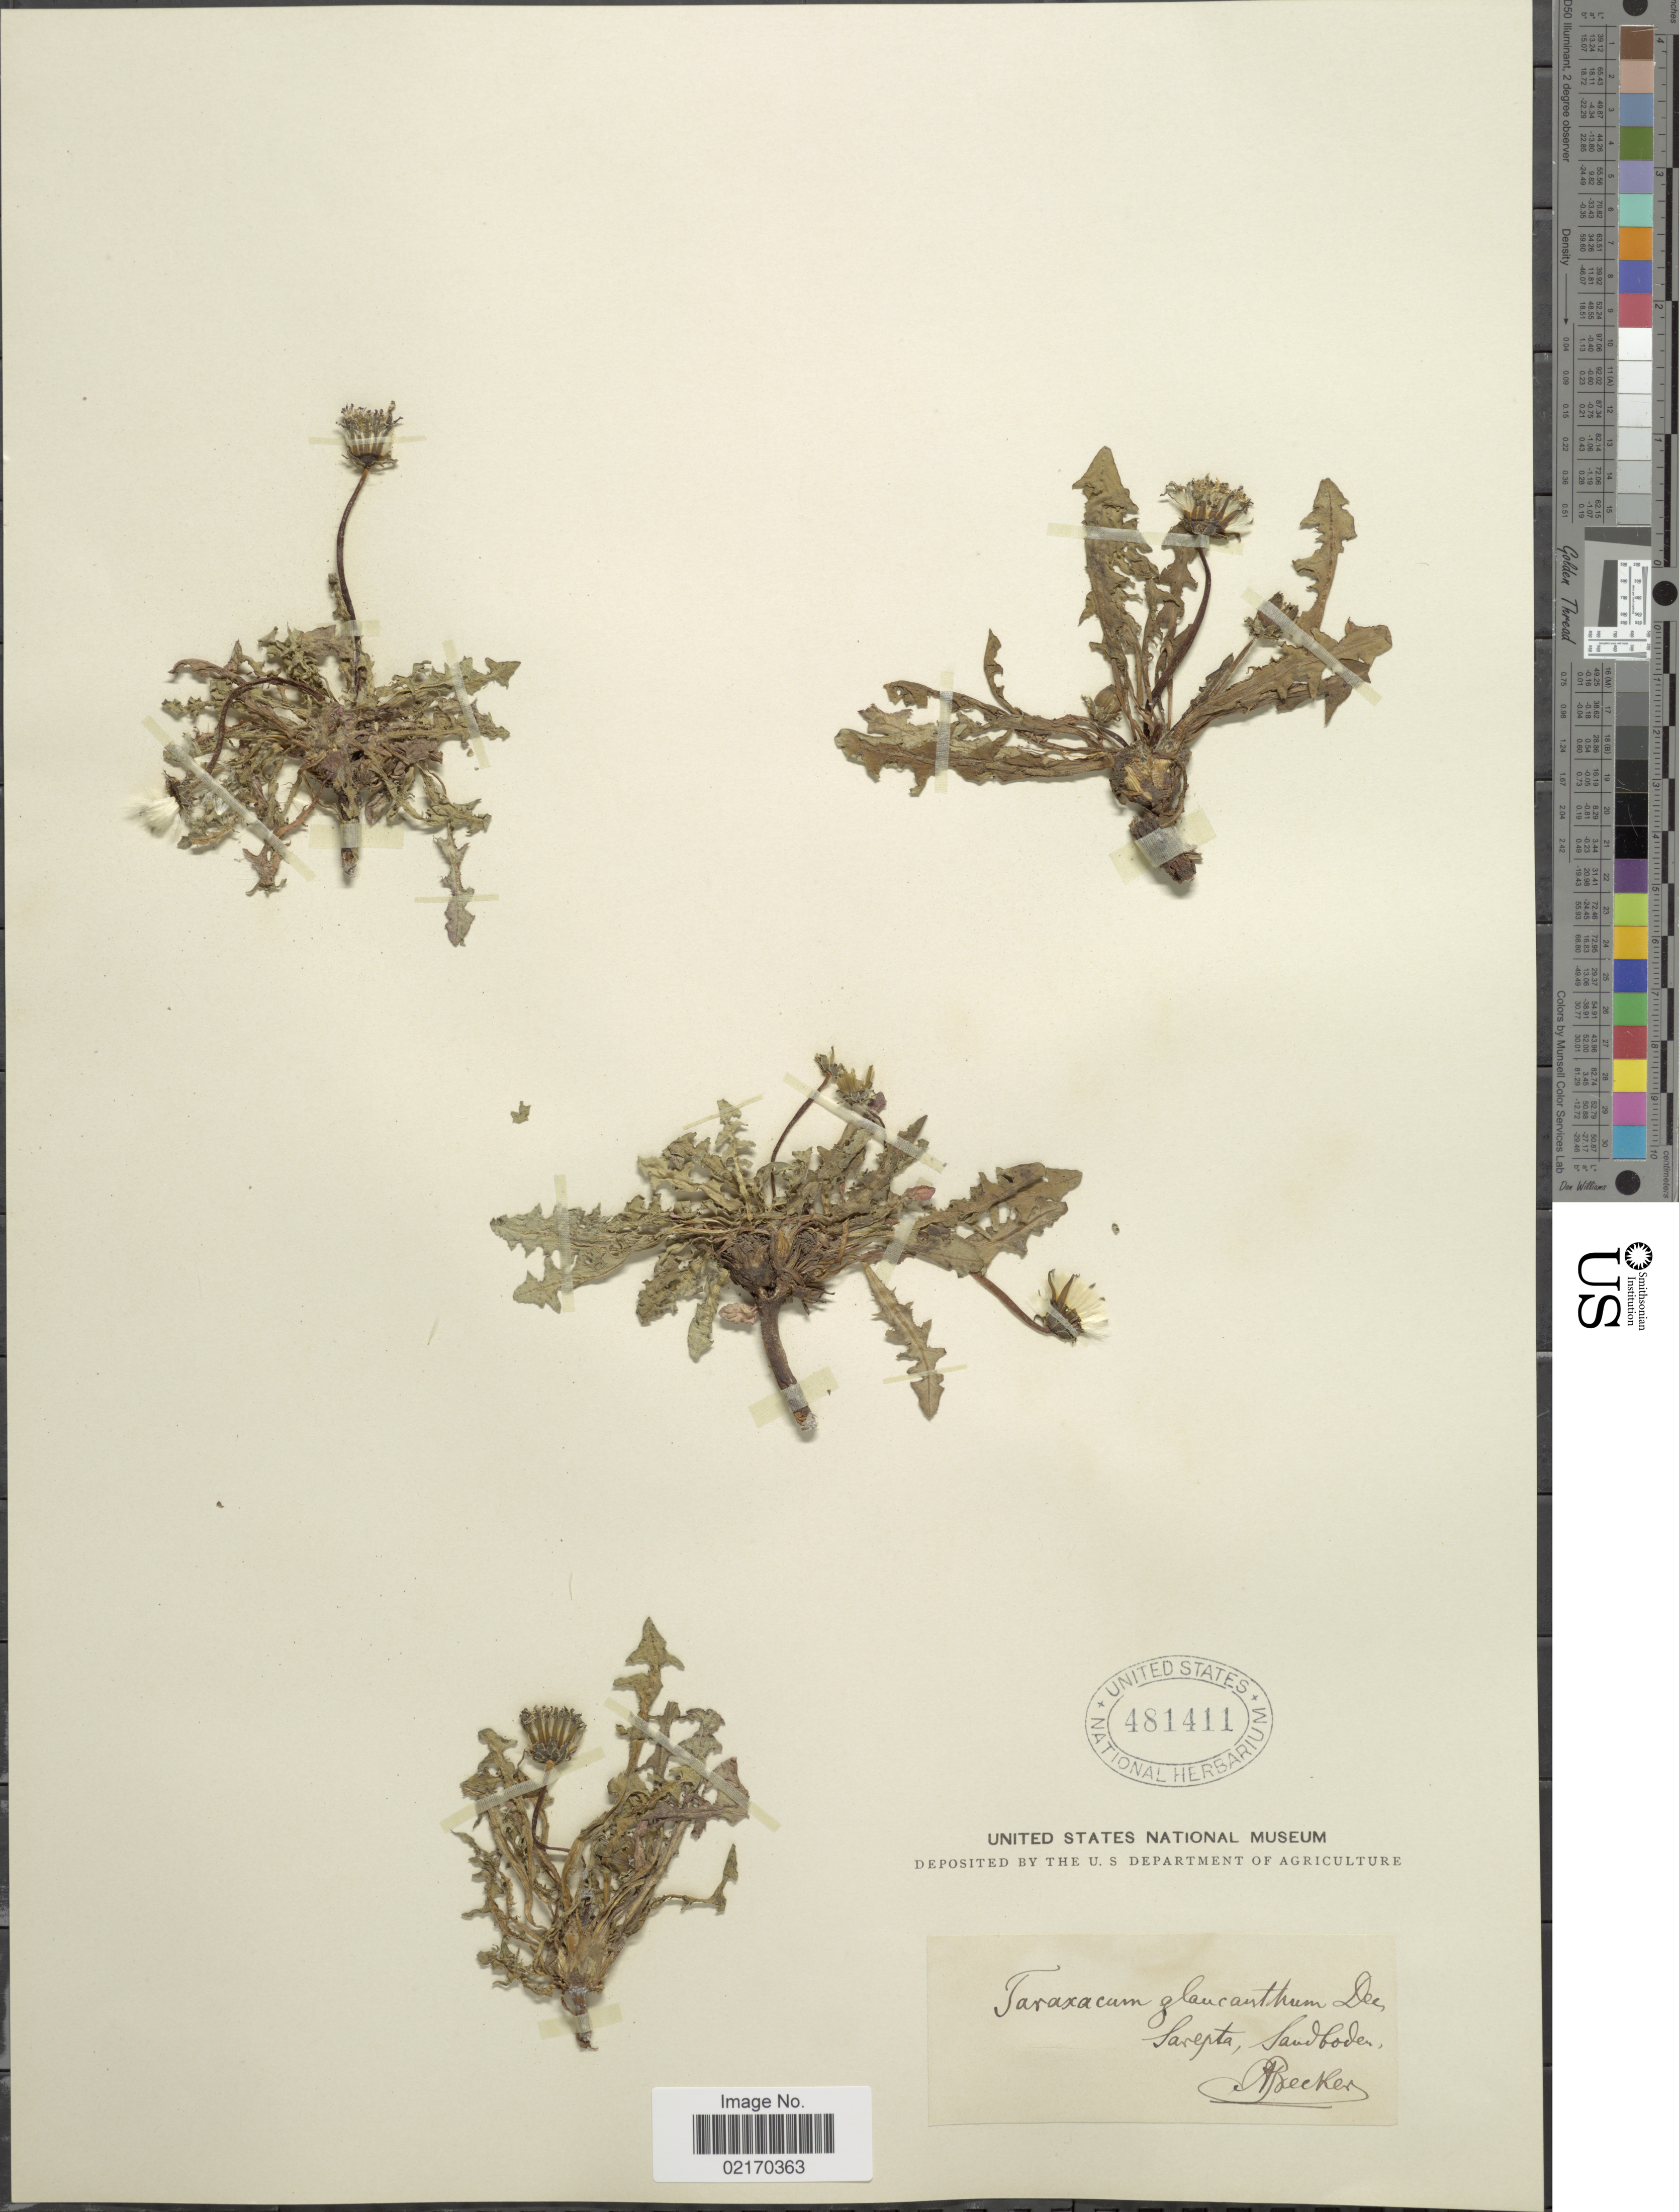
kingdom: Plantae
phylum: Tracheophyta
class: Magnoliopsida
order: Asterales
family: Asteraceae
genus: Taraxacum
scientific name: Taraxacum glaucanthum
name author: (Ledeb.) DC.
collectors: A. Becker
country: Russian Federation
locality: Sarepta, Sandbodem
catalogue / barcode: US 481411